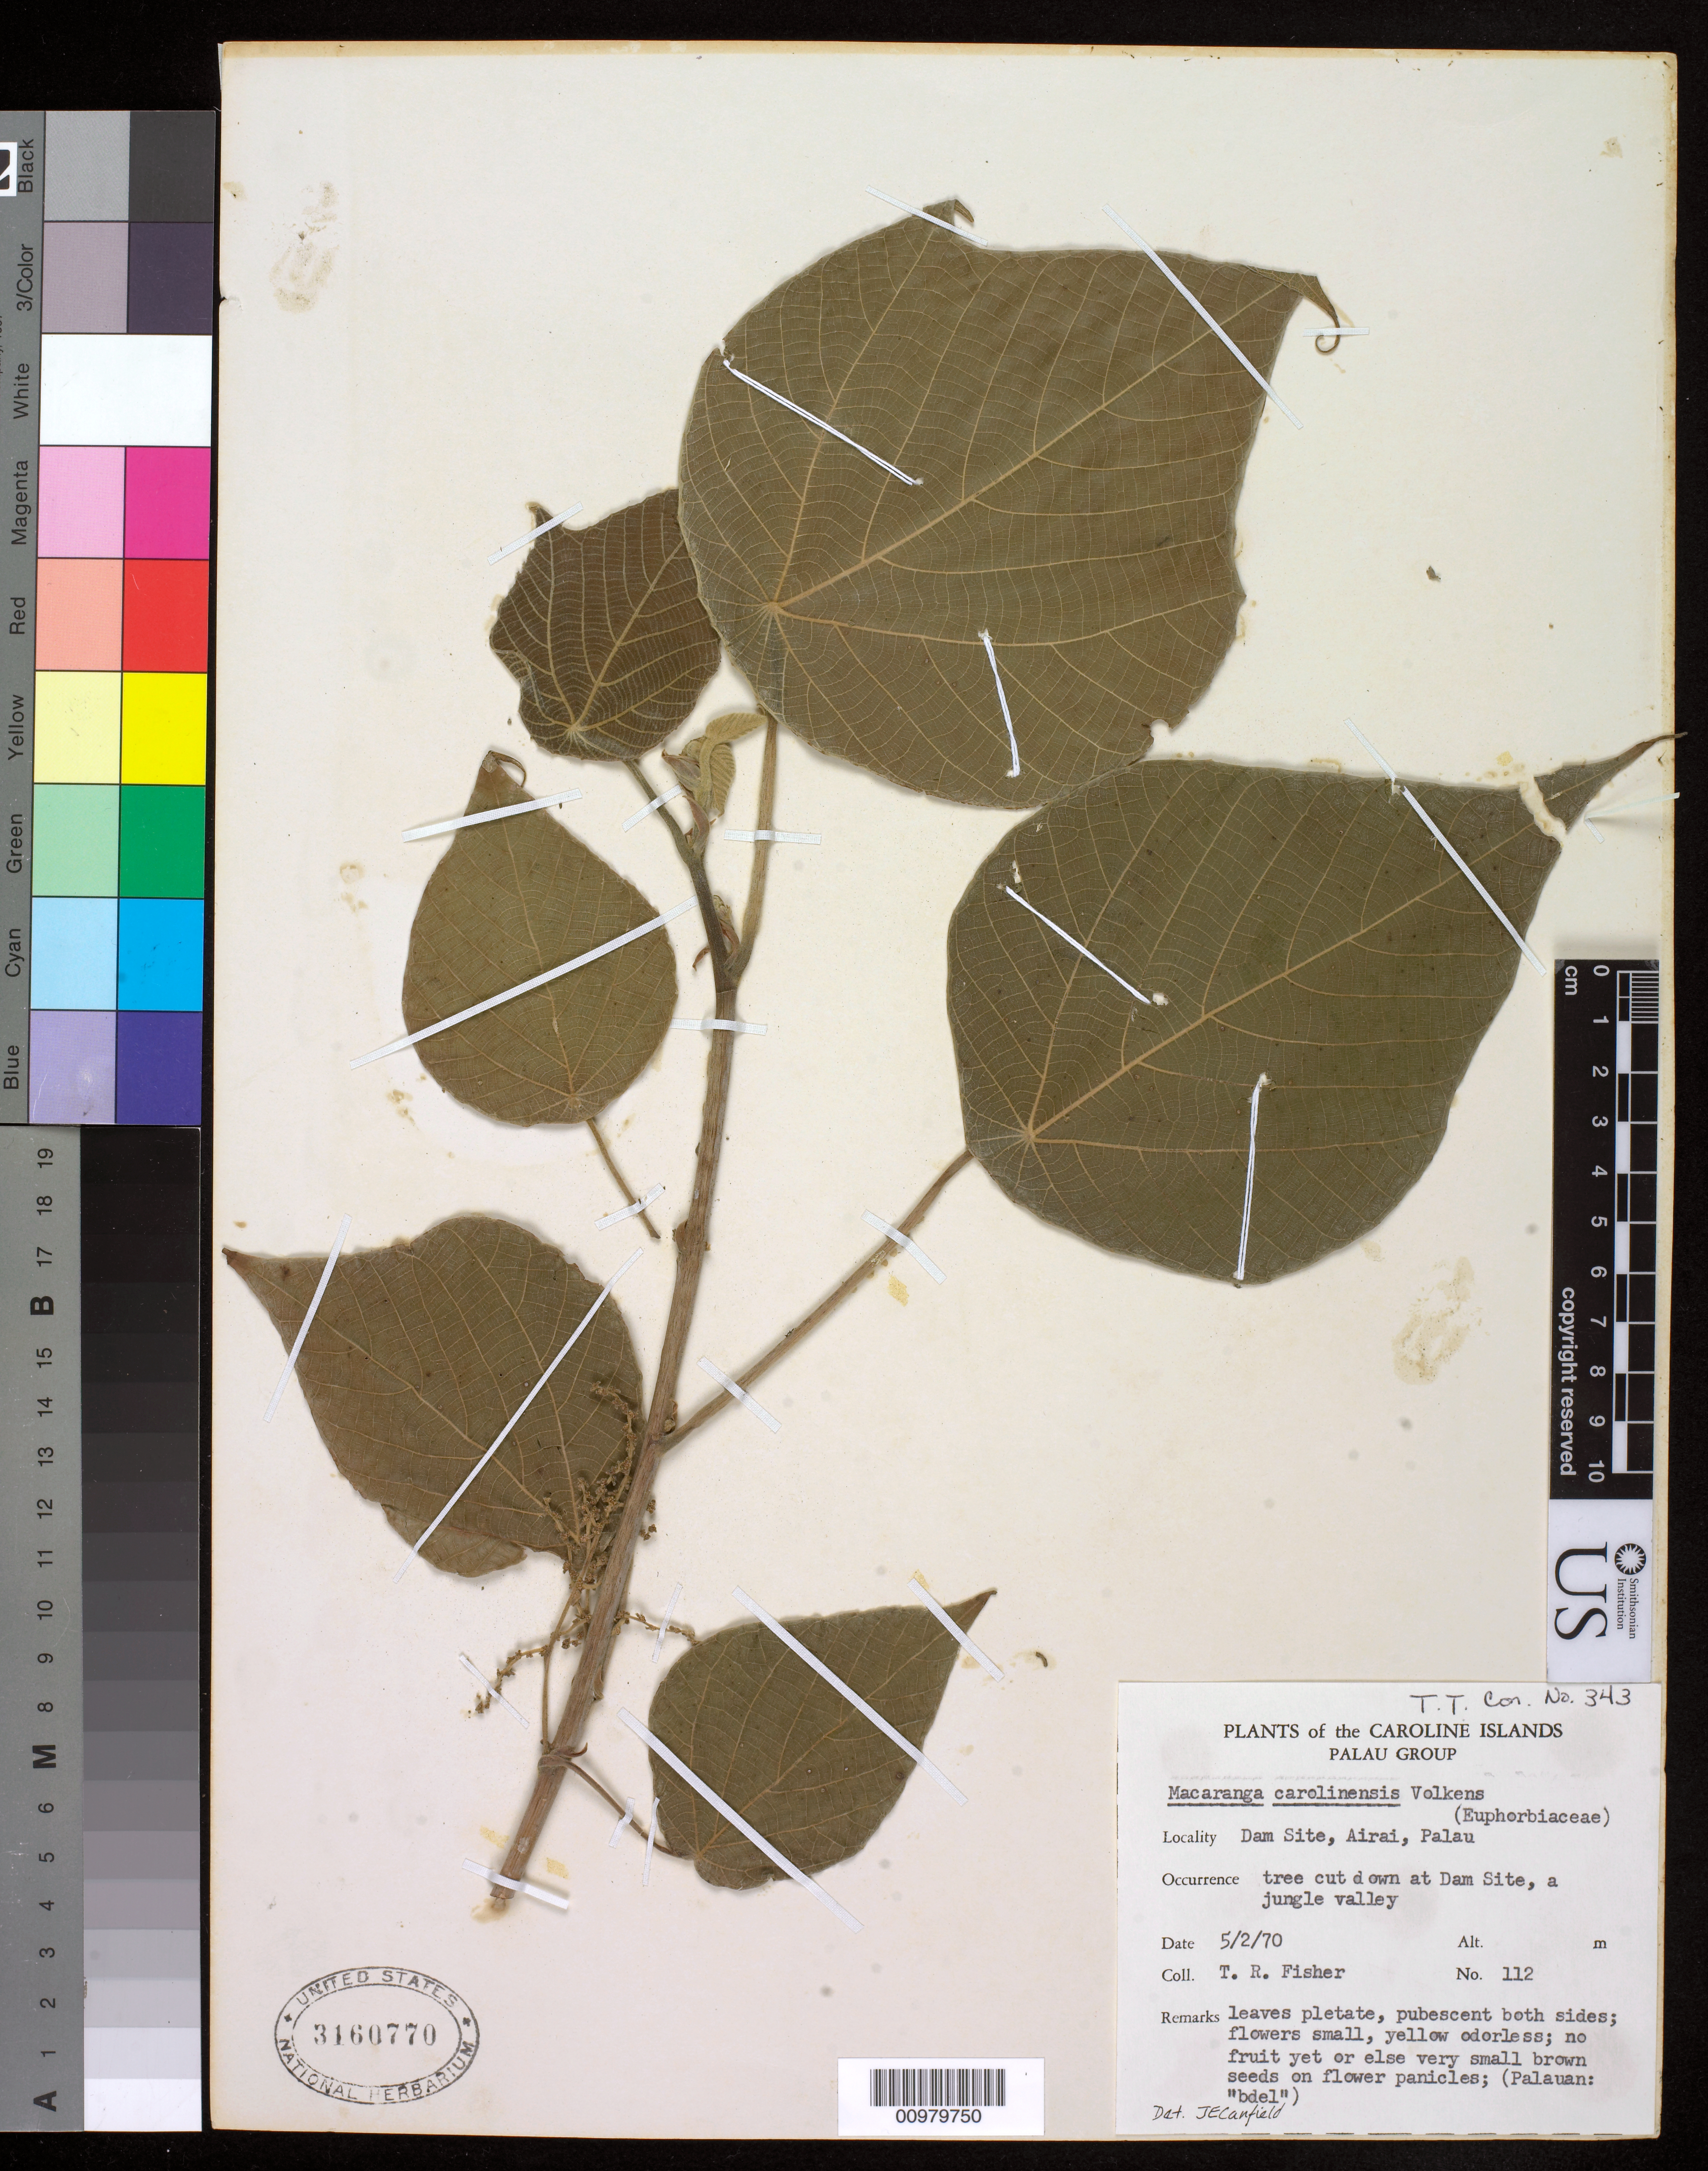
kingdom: Plantae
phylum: Tracheophyta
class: Magnoliopsida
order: Malpighiales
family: Euphorbiaceae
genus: Macaranga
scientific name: Macaranga carolinensis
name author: Volkens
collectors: T. R. Fisher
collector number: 343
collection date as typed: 02 May 1970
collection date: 1970-05-02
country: Palau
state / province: Airai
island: Babeldaob [Babelthuap]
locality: Dam Site, Palau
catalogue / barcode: US 3160770